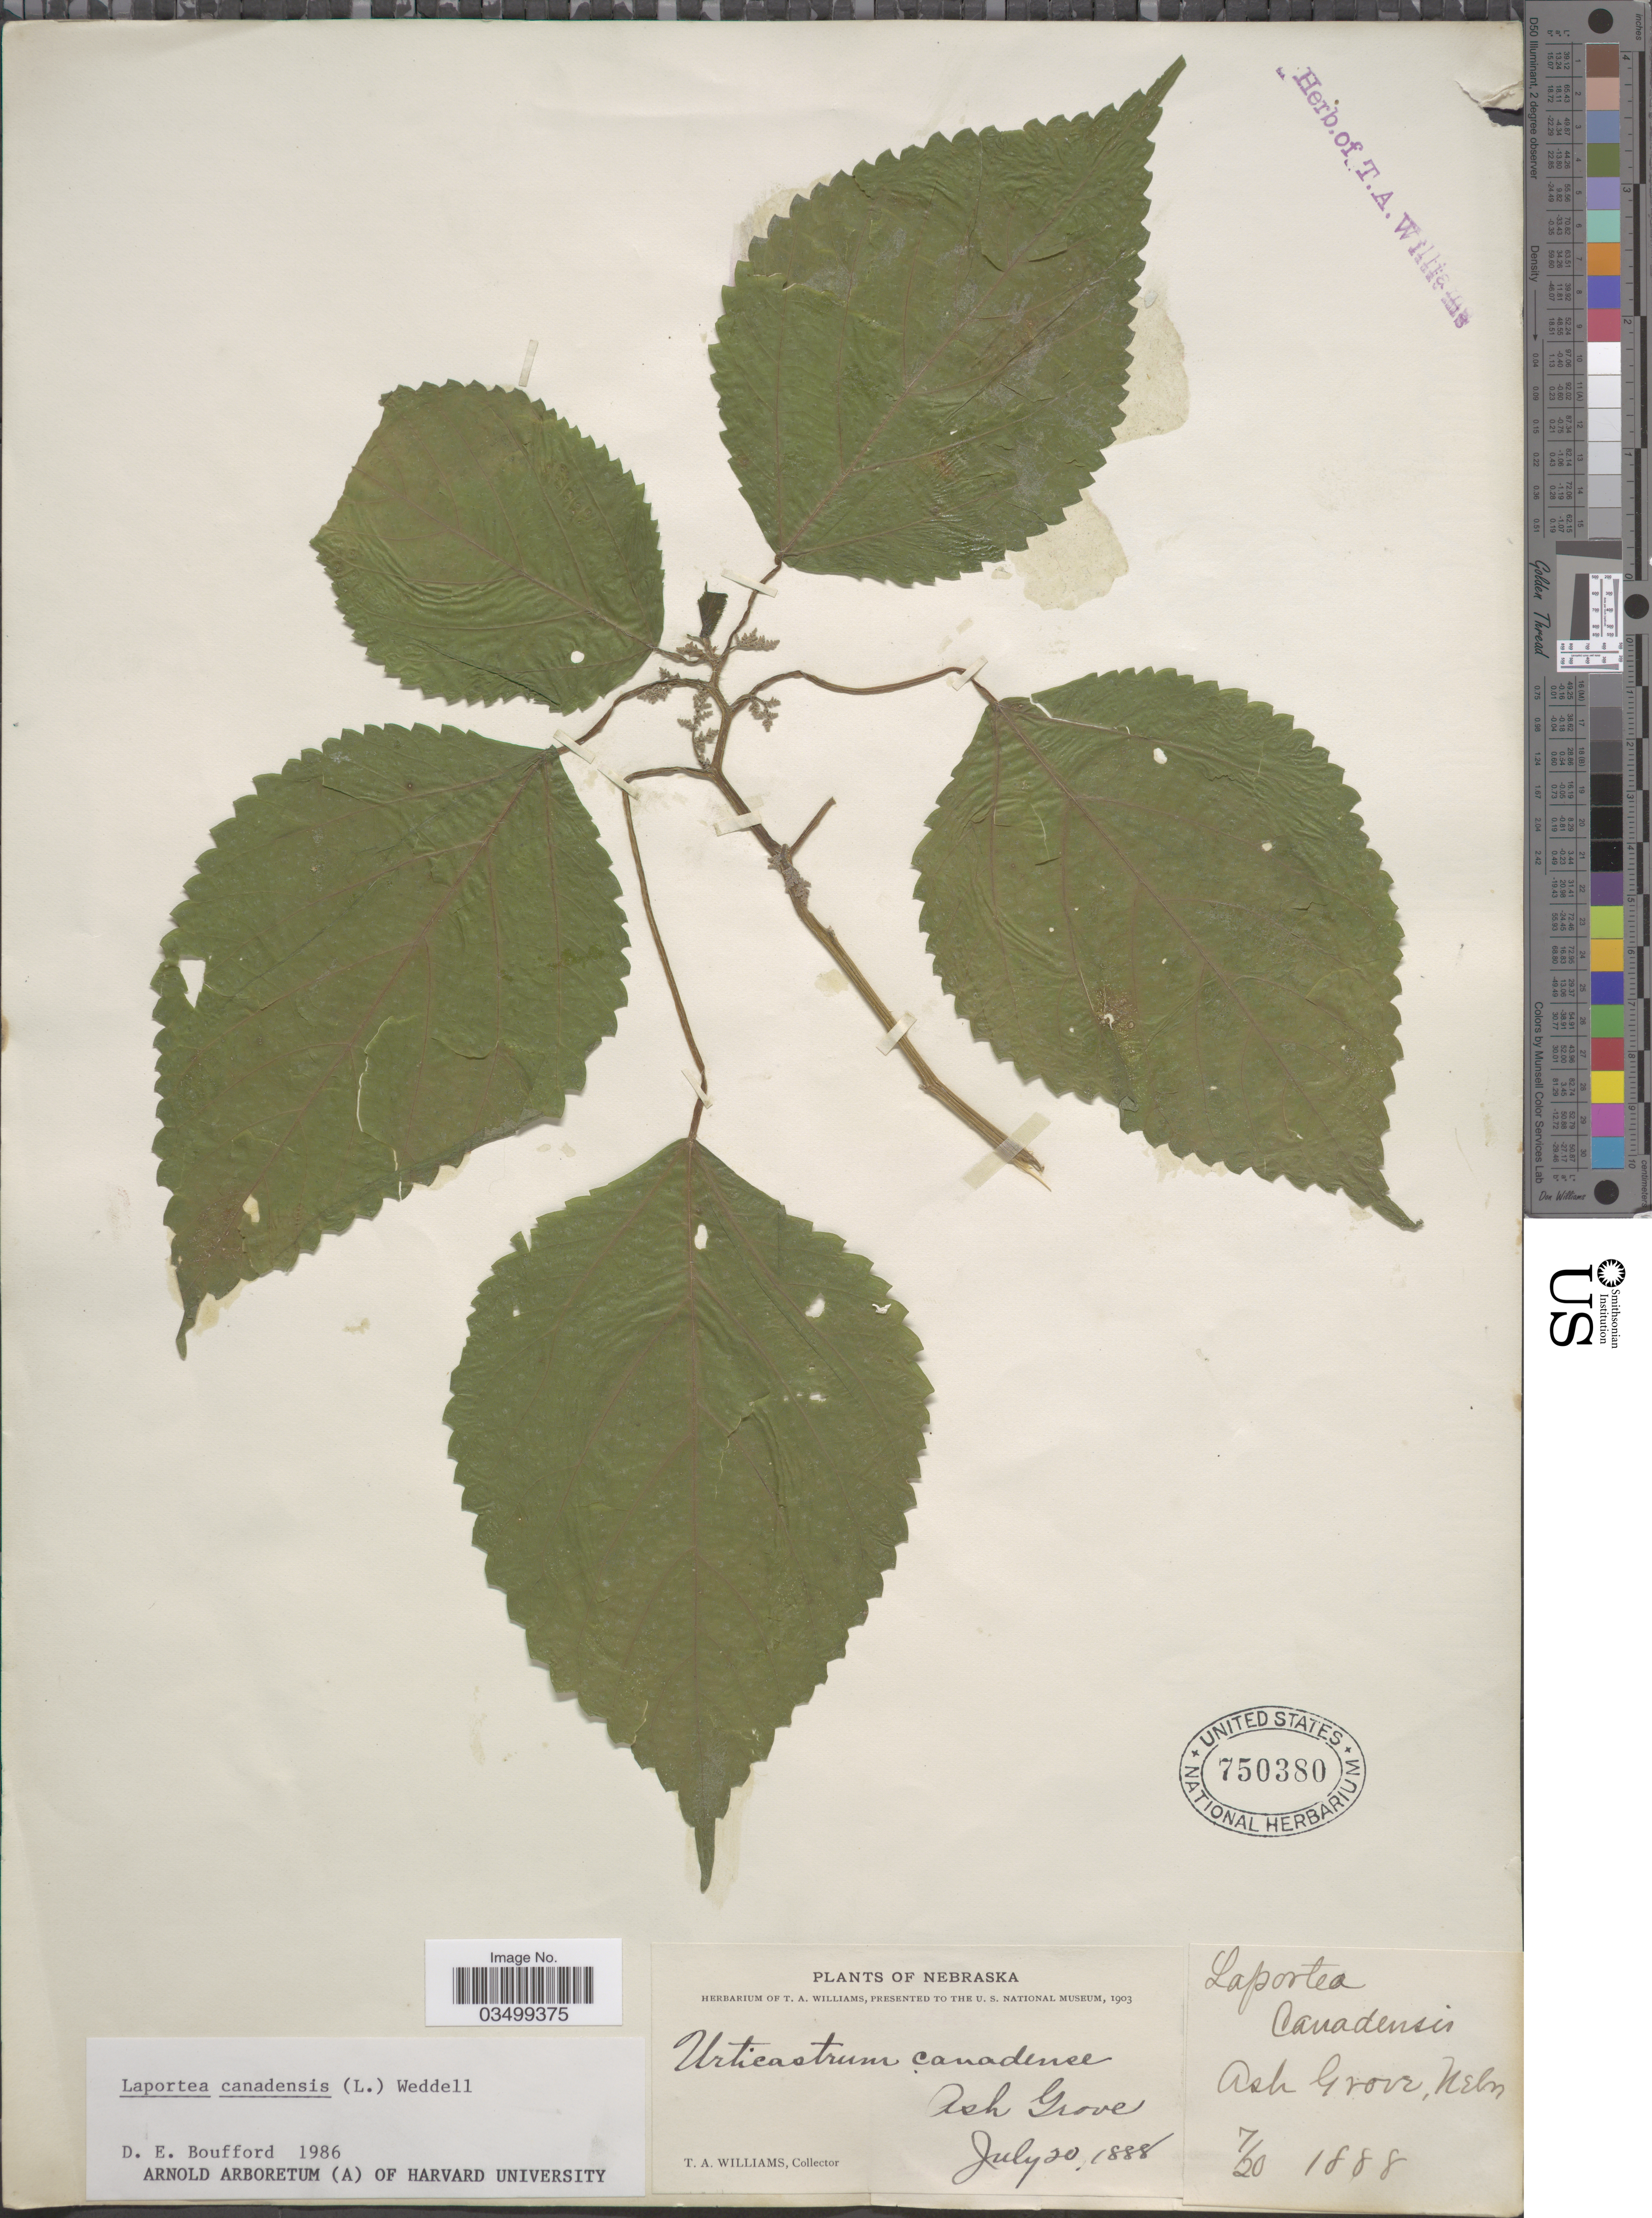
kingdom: Plantae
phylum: Tracheophyta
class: Magnoliopsida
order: Rosales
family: Urticaceae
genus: Laportea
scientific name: Laportea canadensis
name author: (L.) Wedd.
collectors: T. Williams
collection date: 1888-07-20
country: United States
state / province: Nebraska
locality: Ash Grove.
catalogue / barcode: US 750380